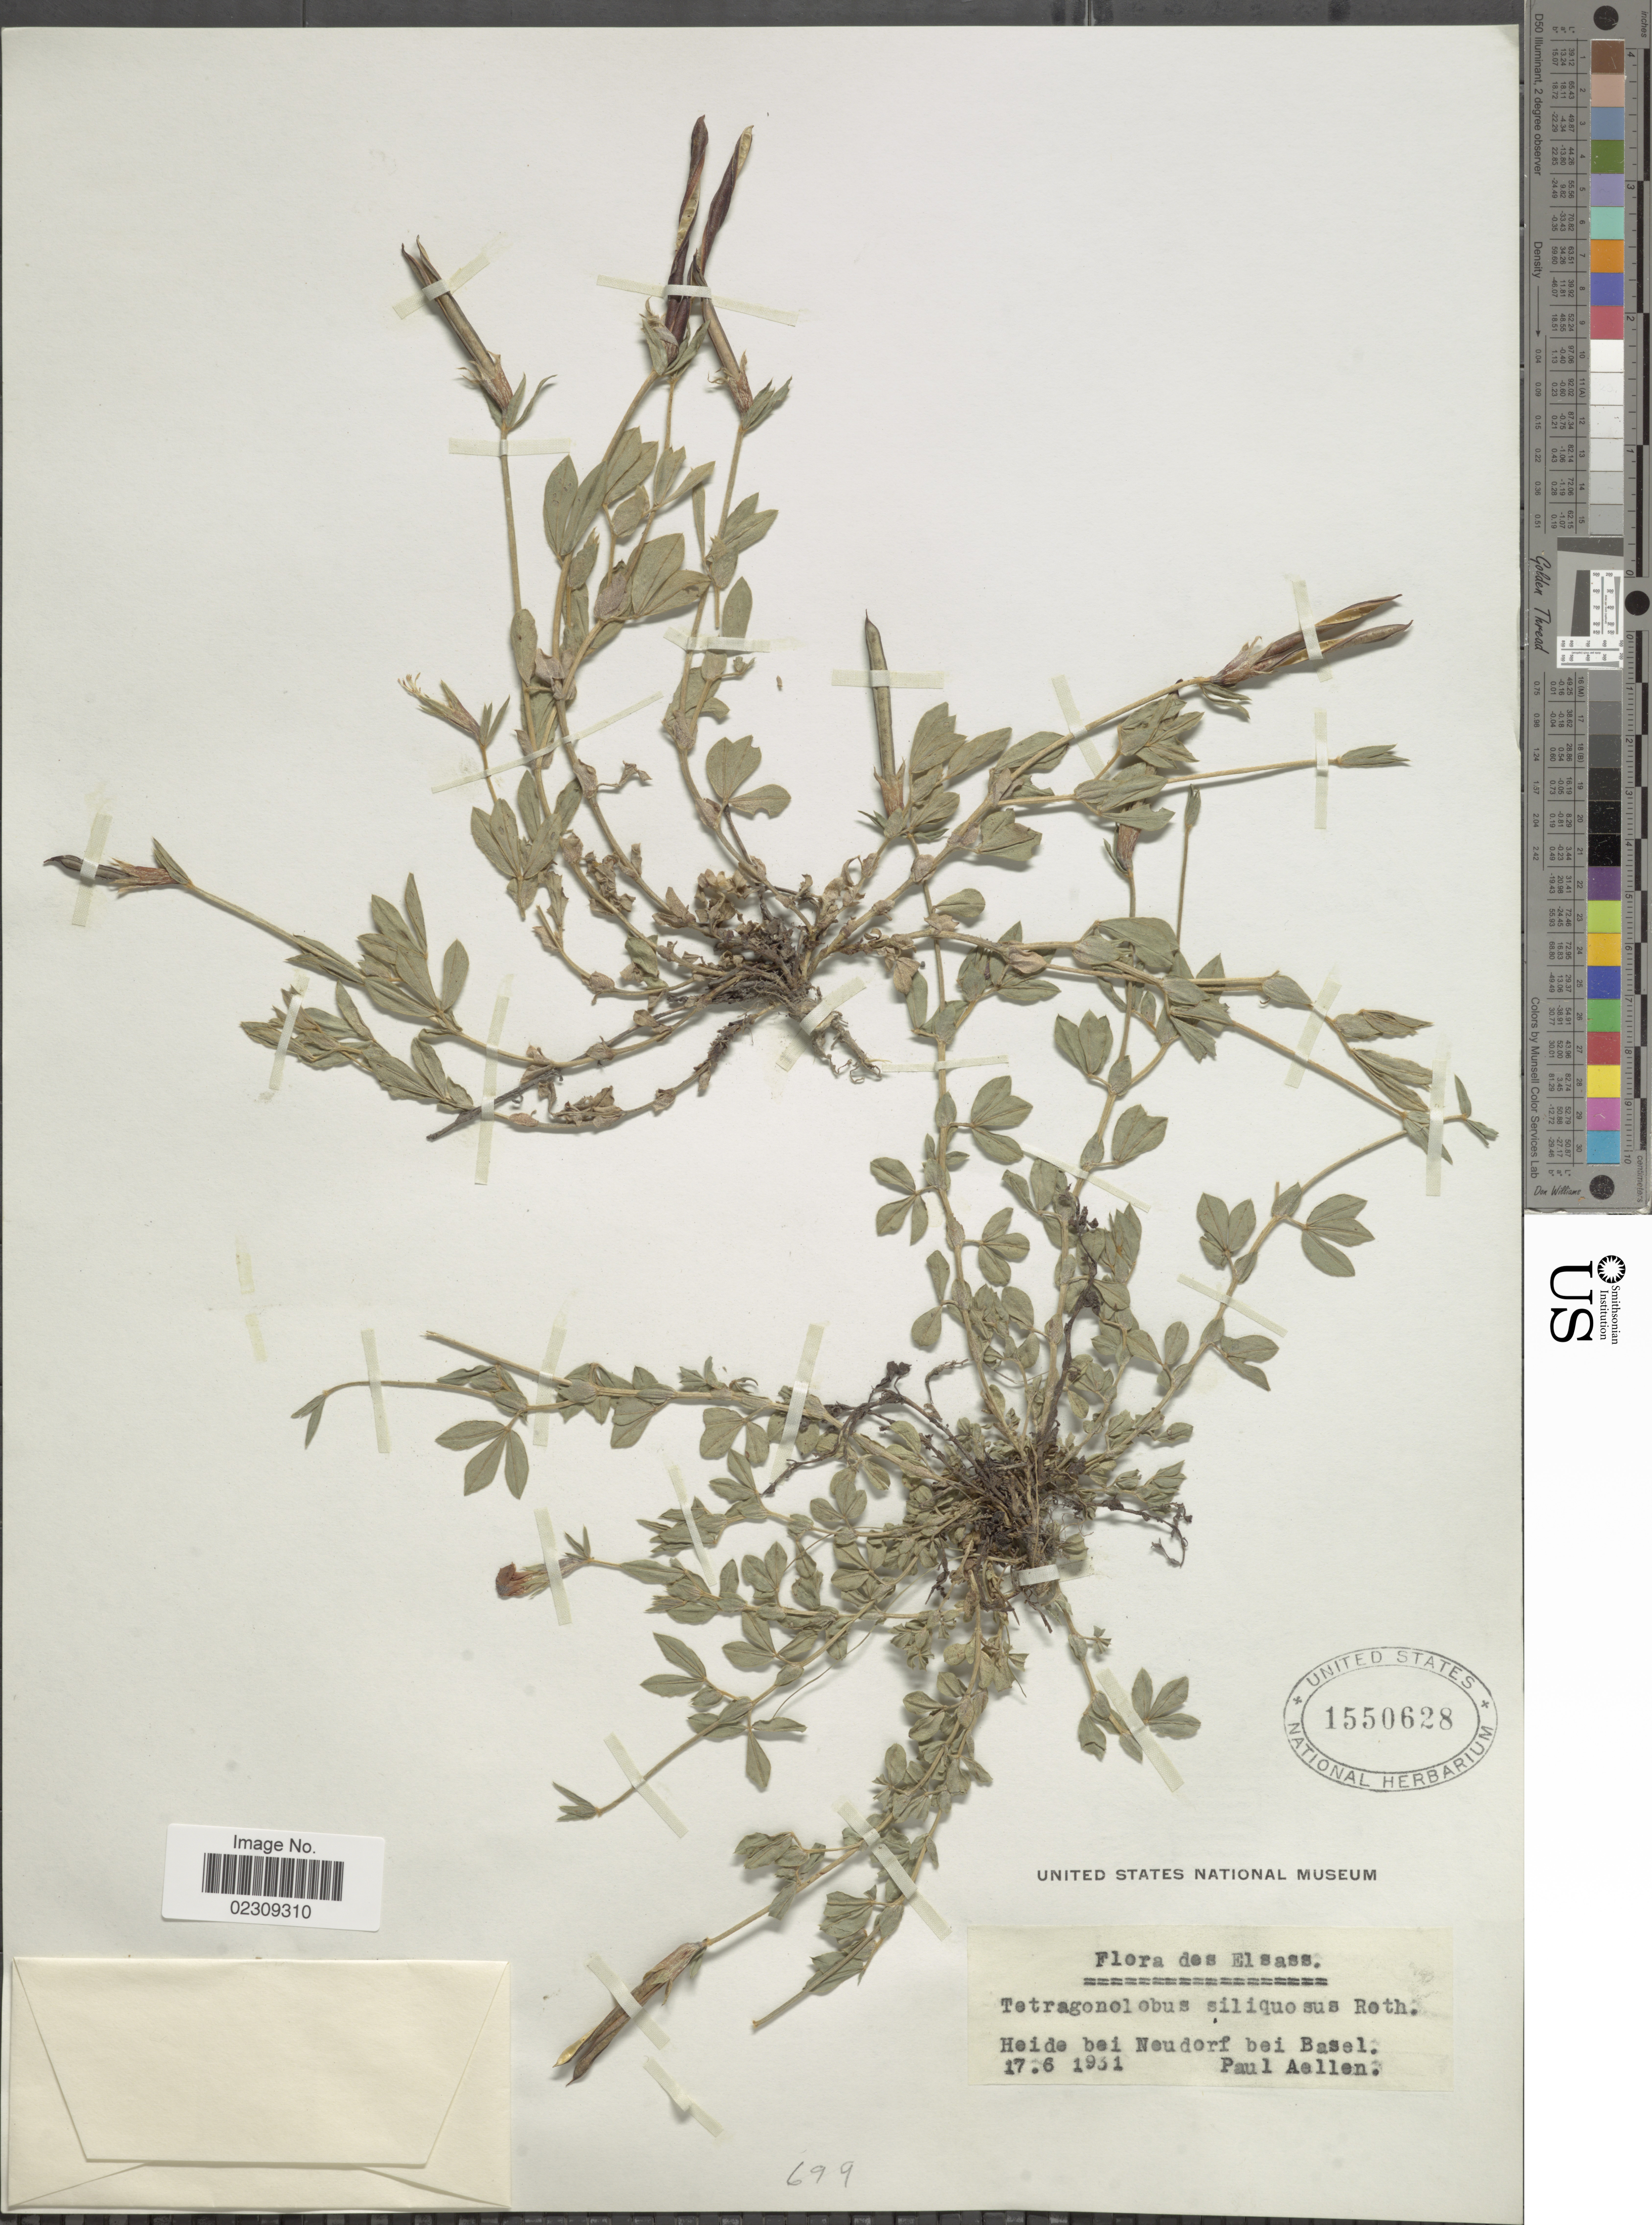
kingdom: Plantae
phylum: Tracheophyta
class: Magnoliopsida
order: Fabales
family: Fabaceae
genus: Tetragonolobus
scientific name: Tetragonolobus siliquosus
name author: Roth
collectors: P. Aellen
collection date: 1931-06-17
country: Switzerland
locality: Elsass, Heide bei Neudorf bei Basel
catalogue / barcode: US 1550628